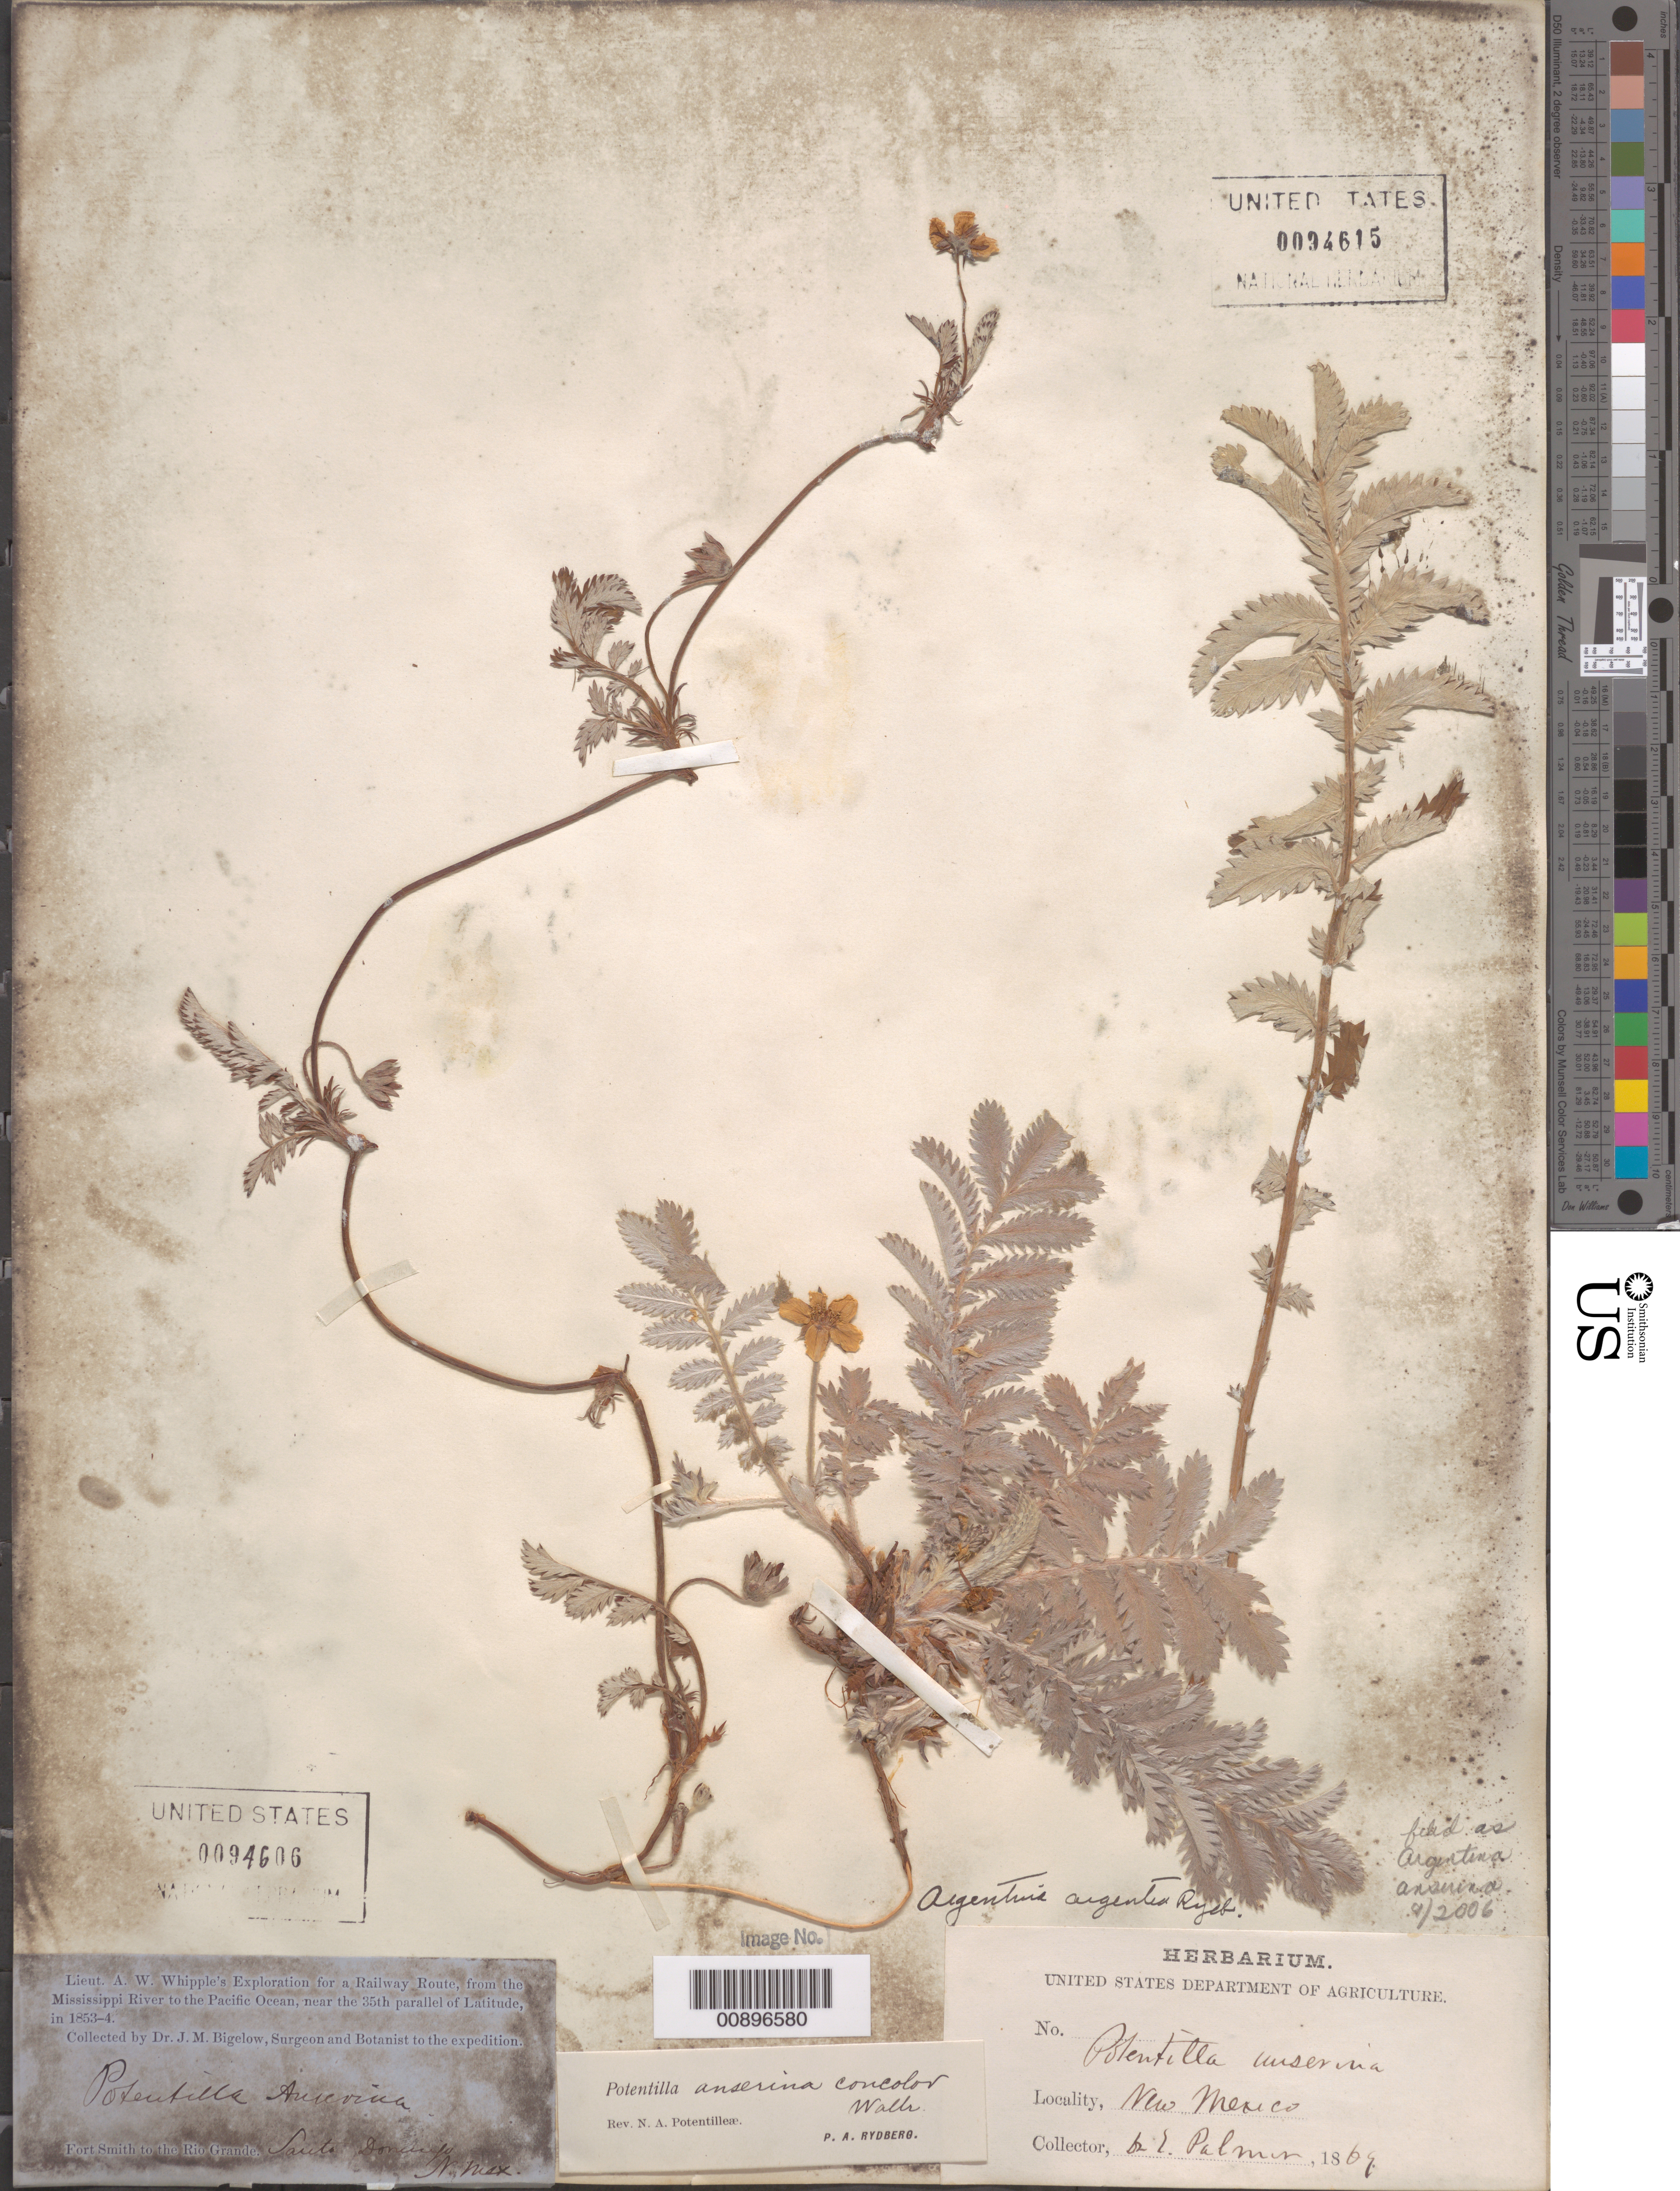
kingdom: Plantae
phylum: Tracheophyta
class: Magnoliopsida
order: Rosales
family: Rosaceae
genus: Argentina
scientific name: Argentina anserina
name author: (L.) Rydb.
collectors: J. M. Bigelow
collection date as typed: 1853 to -- --- 1854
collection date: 1853/1854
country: United States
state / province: New Mexico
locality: Santo Domingo, New Mexico. Fort Smith to the Rio Grande.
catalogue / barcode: US 94606